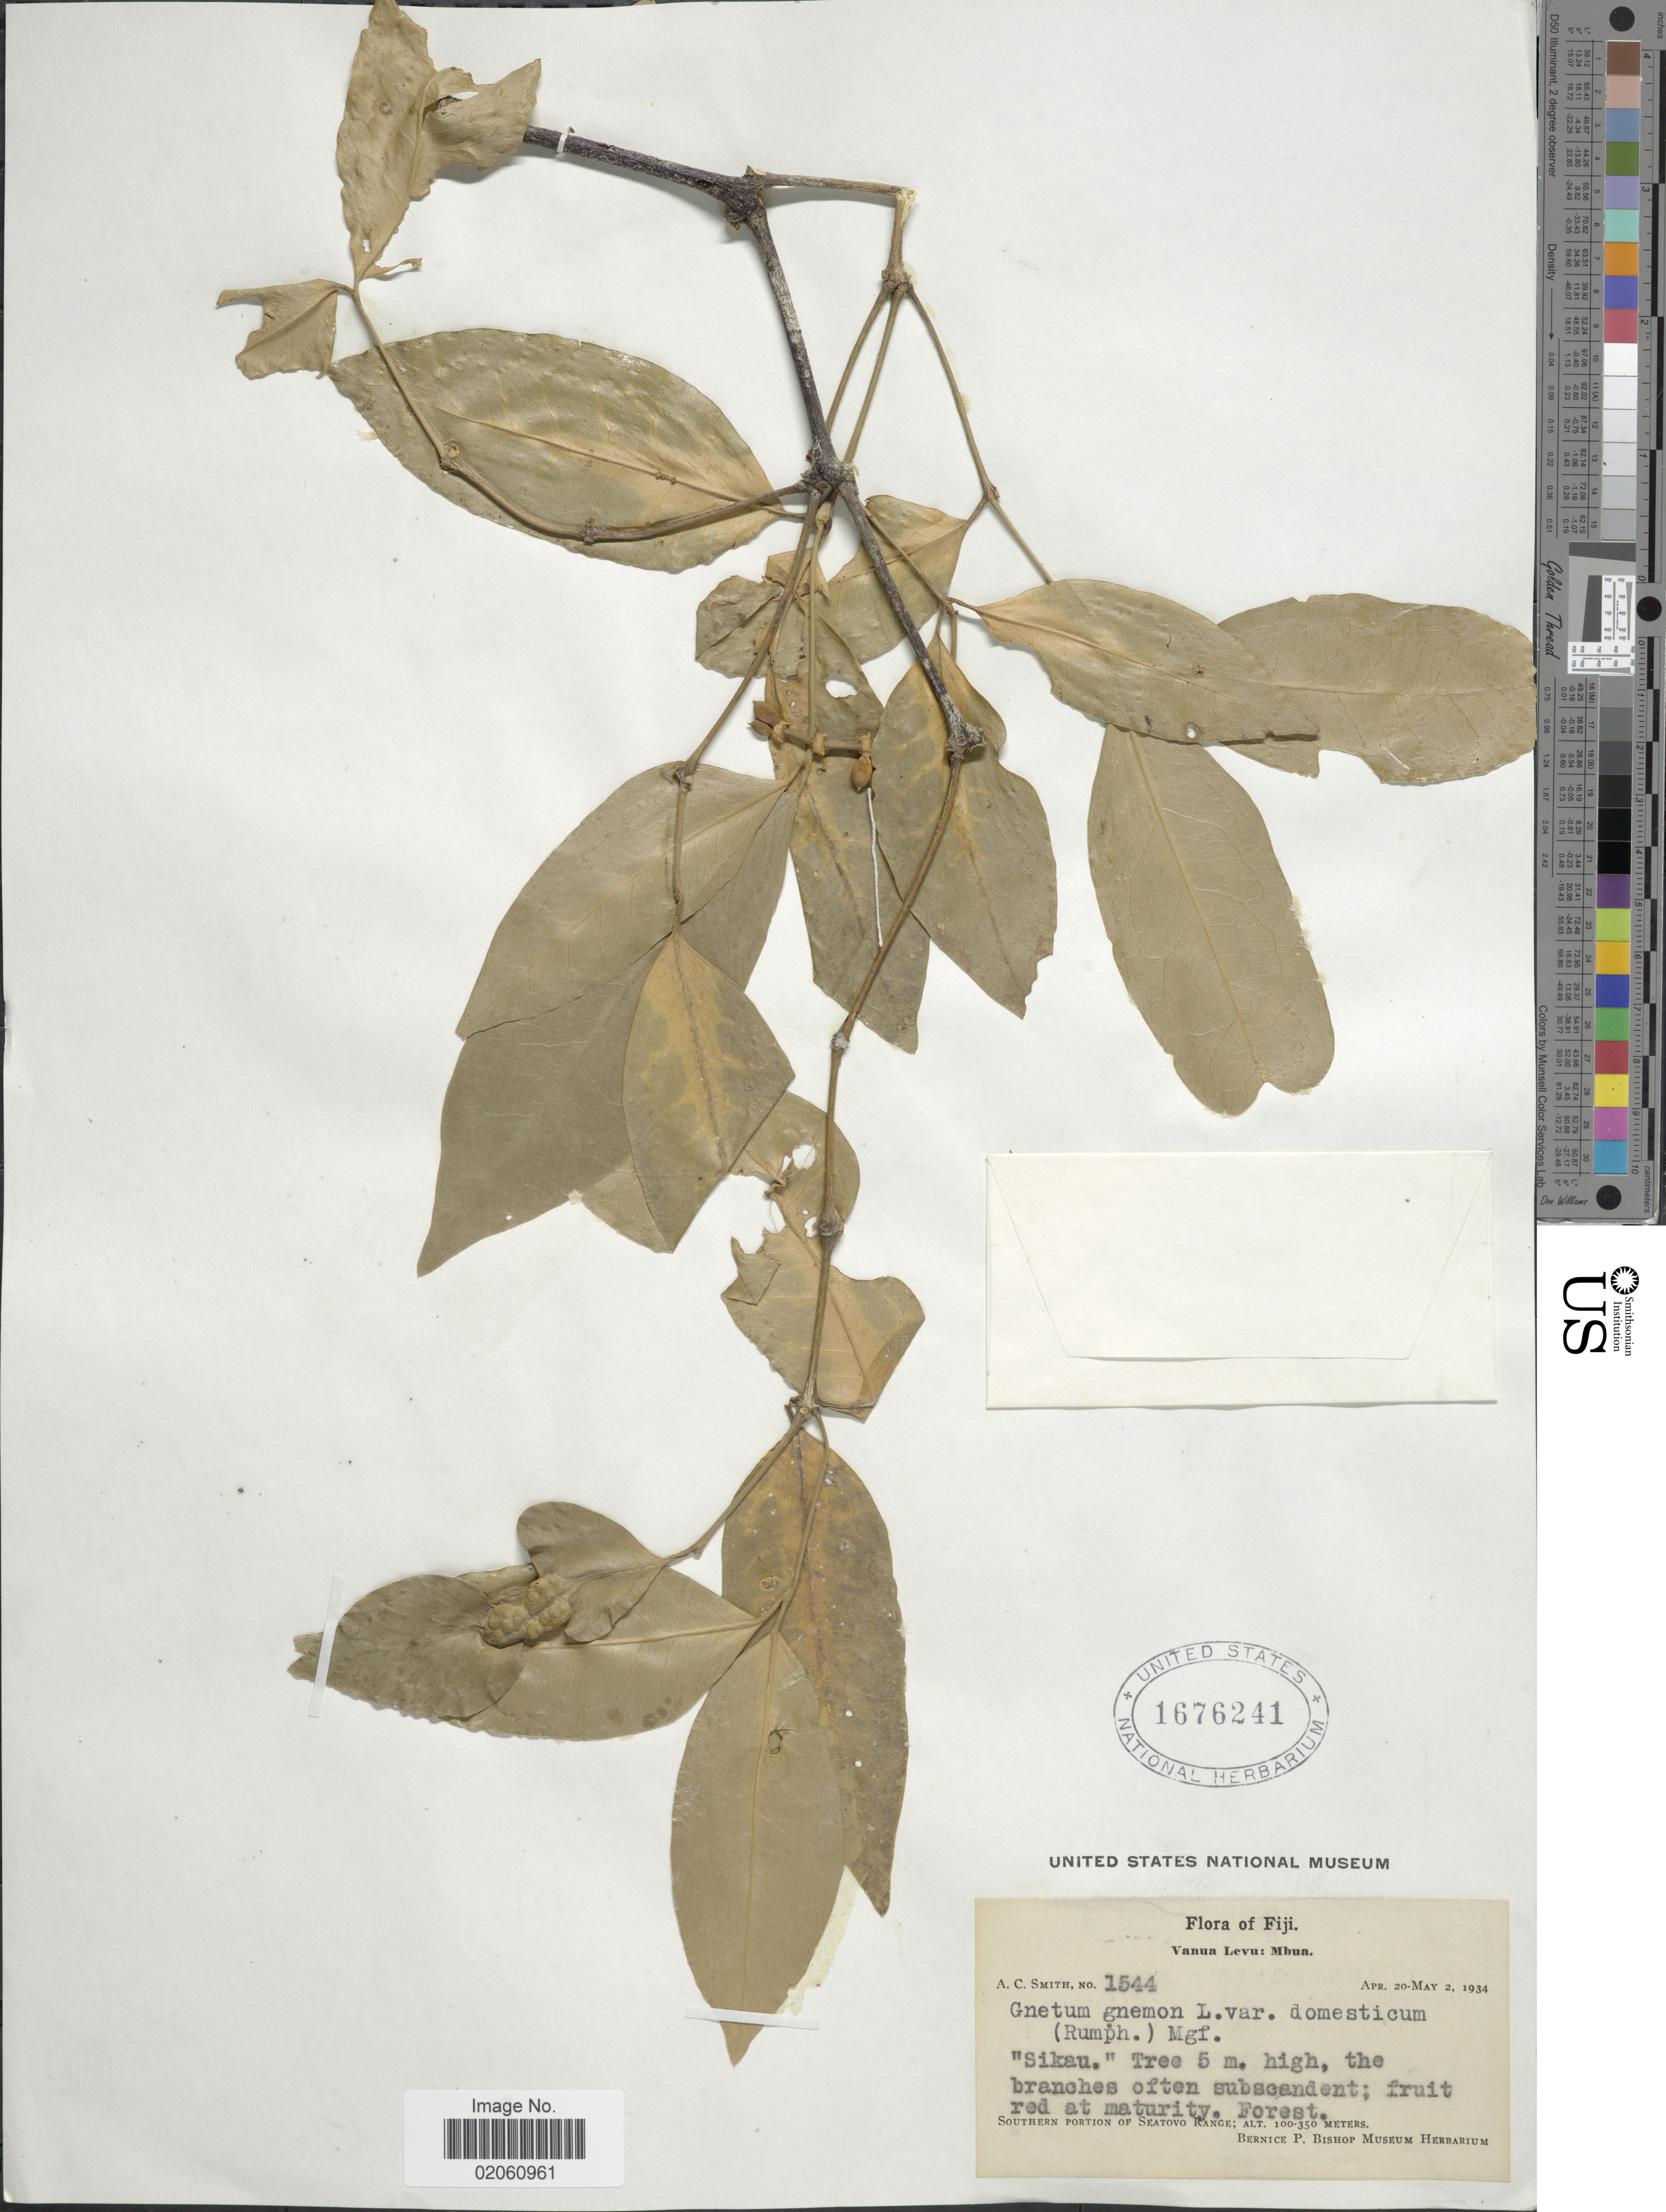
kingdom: Plantae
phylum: Tracheophyta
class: Gnetopsida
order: Gnetales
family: Gnetaceae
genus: Gnetum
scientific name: Gnetum gnemon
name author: L.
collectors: A. C. Smith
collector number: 1544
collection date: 1934-04-20/1934-05-02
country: Fiji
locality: Vanua Levu: Mbua, Forest, Southern Portion of Seatovo Range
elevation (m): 100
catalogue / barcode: US 1676241